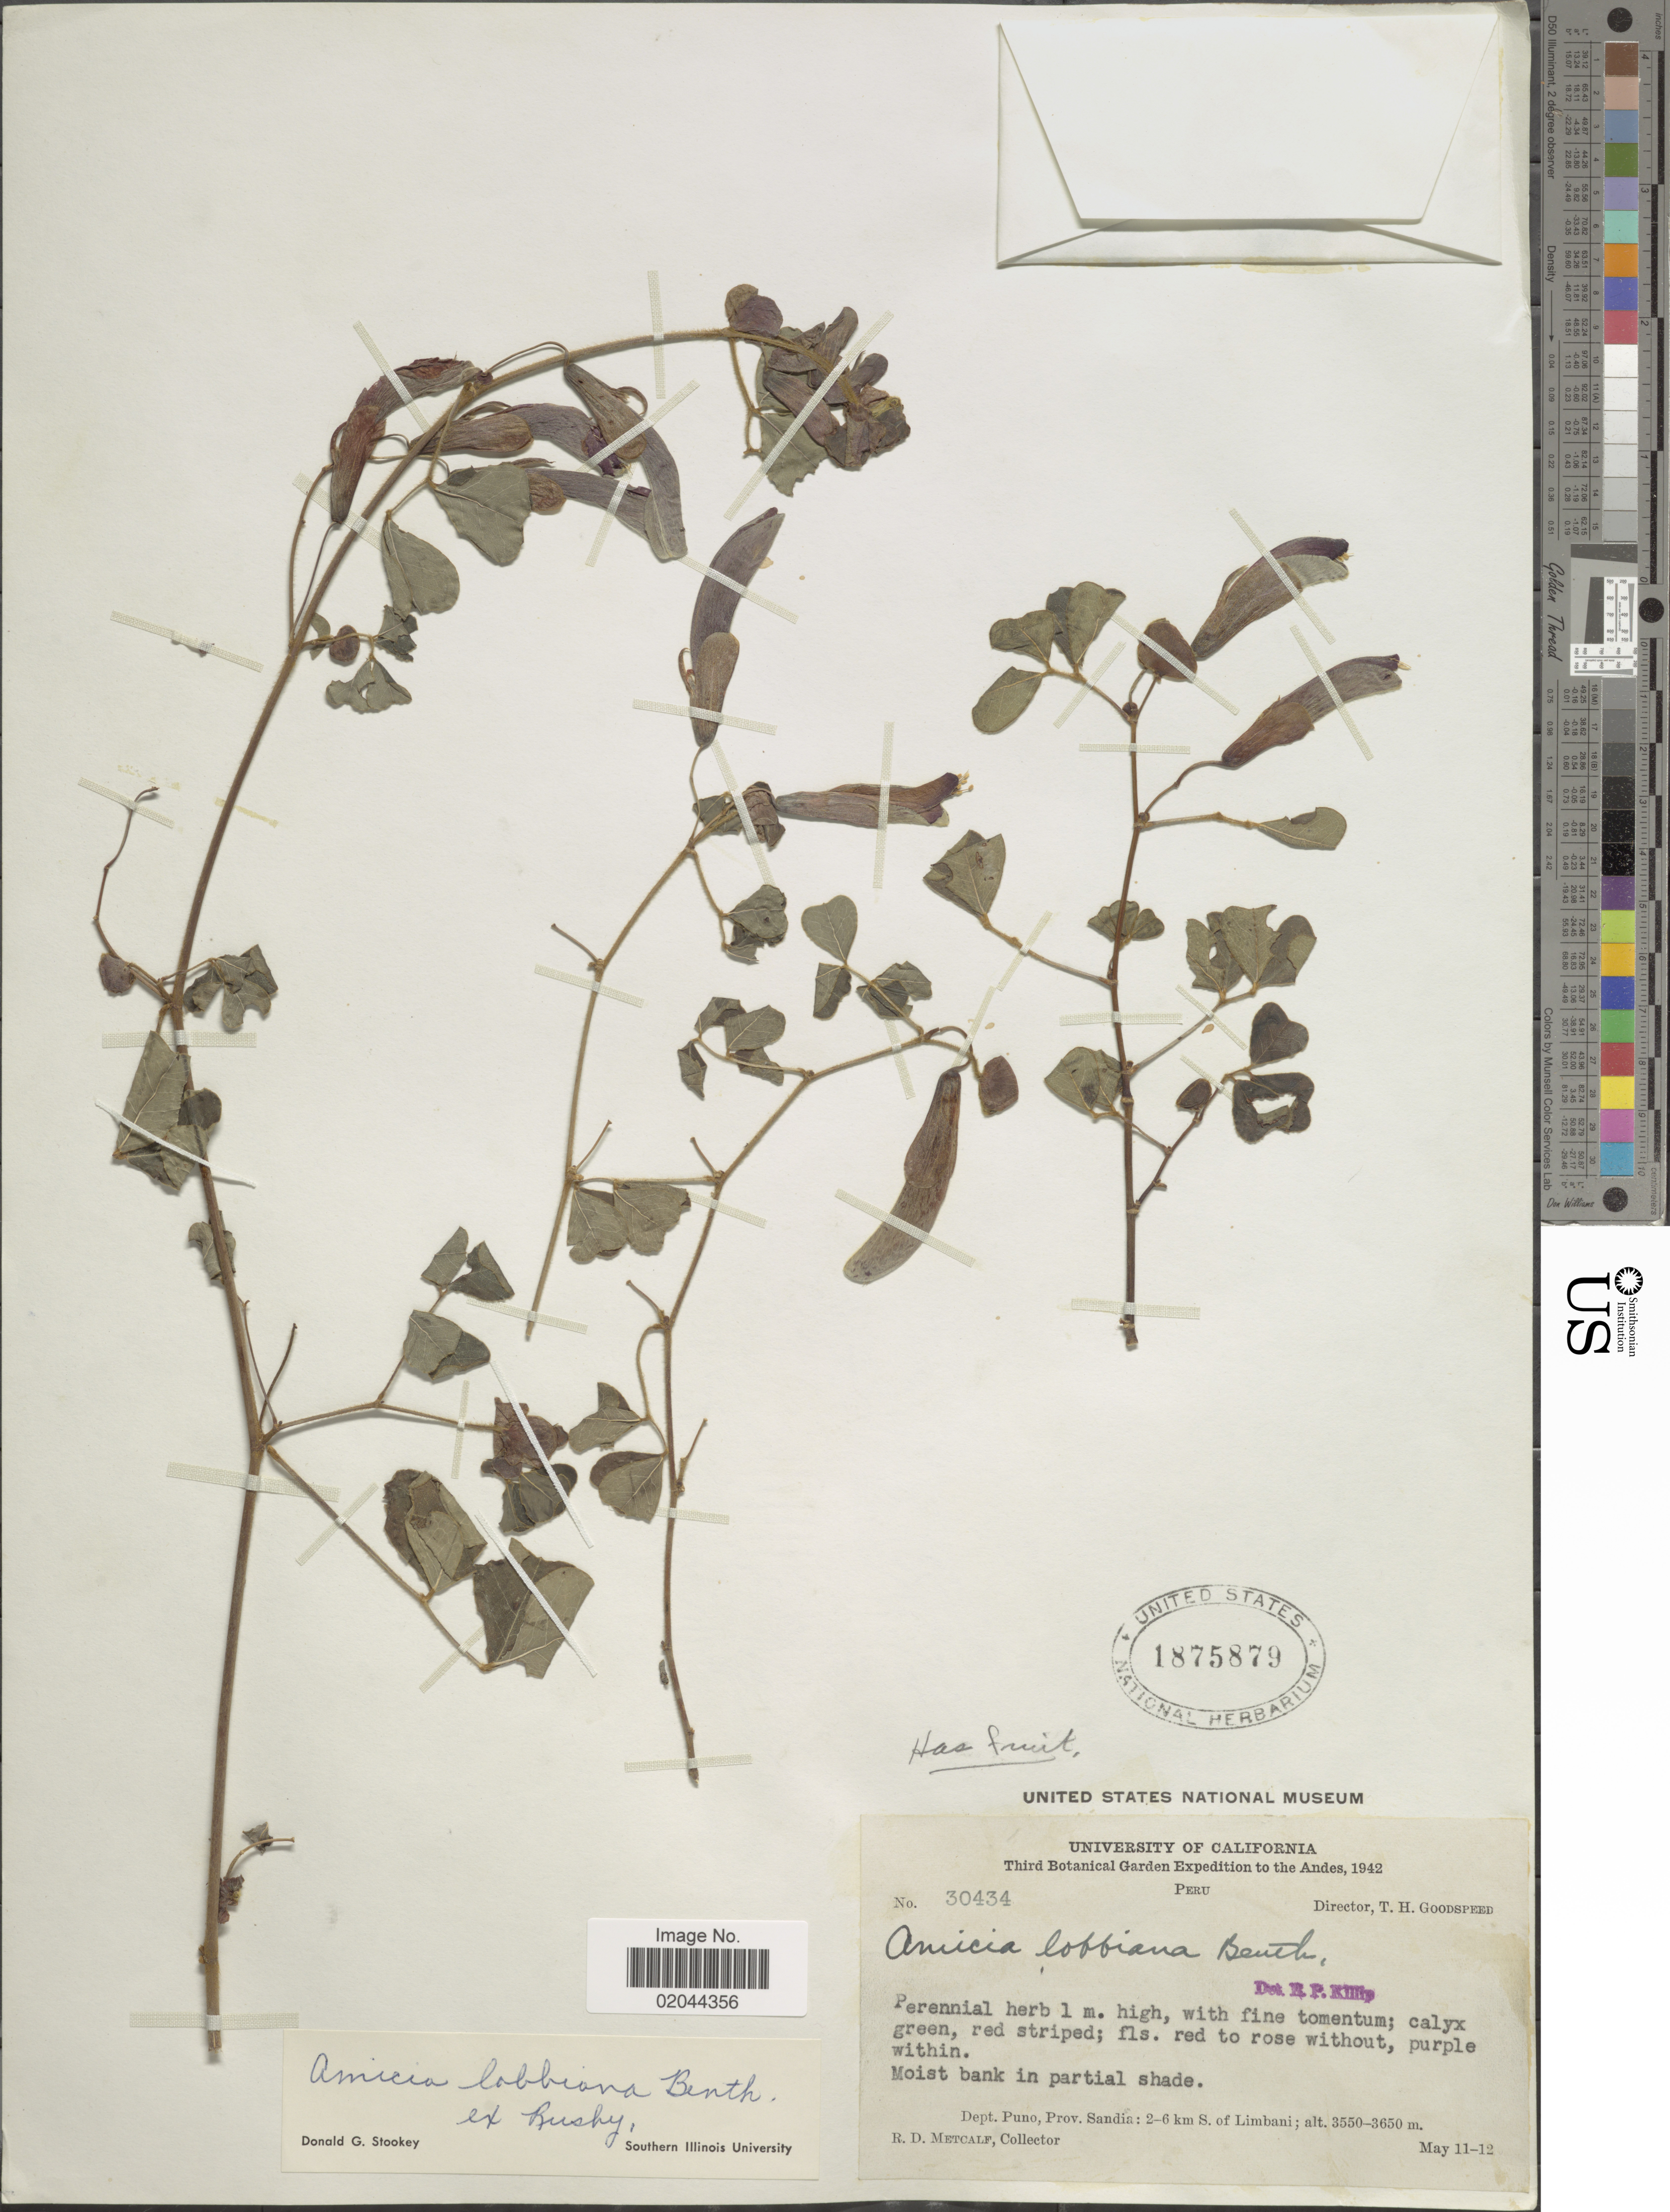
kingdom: Plantae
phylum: Tracheophyta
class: Magnoliopsida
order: Fabales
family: Fabaceae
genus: Amicia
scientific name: Amicia lobbiana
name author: Benth. ex Rusby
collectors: R. D. Metcalf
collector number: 30434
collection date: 1942-05-11/1942-05-12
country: Peru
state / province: Puno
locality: Moist bank in partial shade, Prov. Sandia: 2-6 km S. of Limbani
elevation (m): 3550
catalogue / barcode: US 1875875